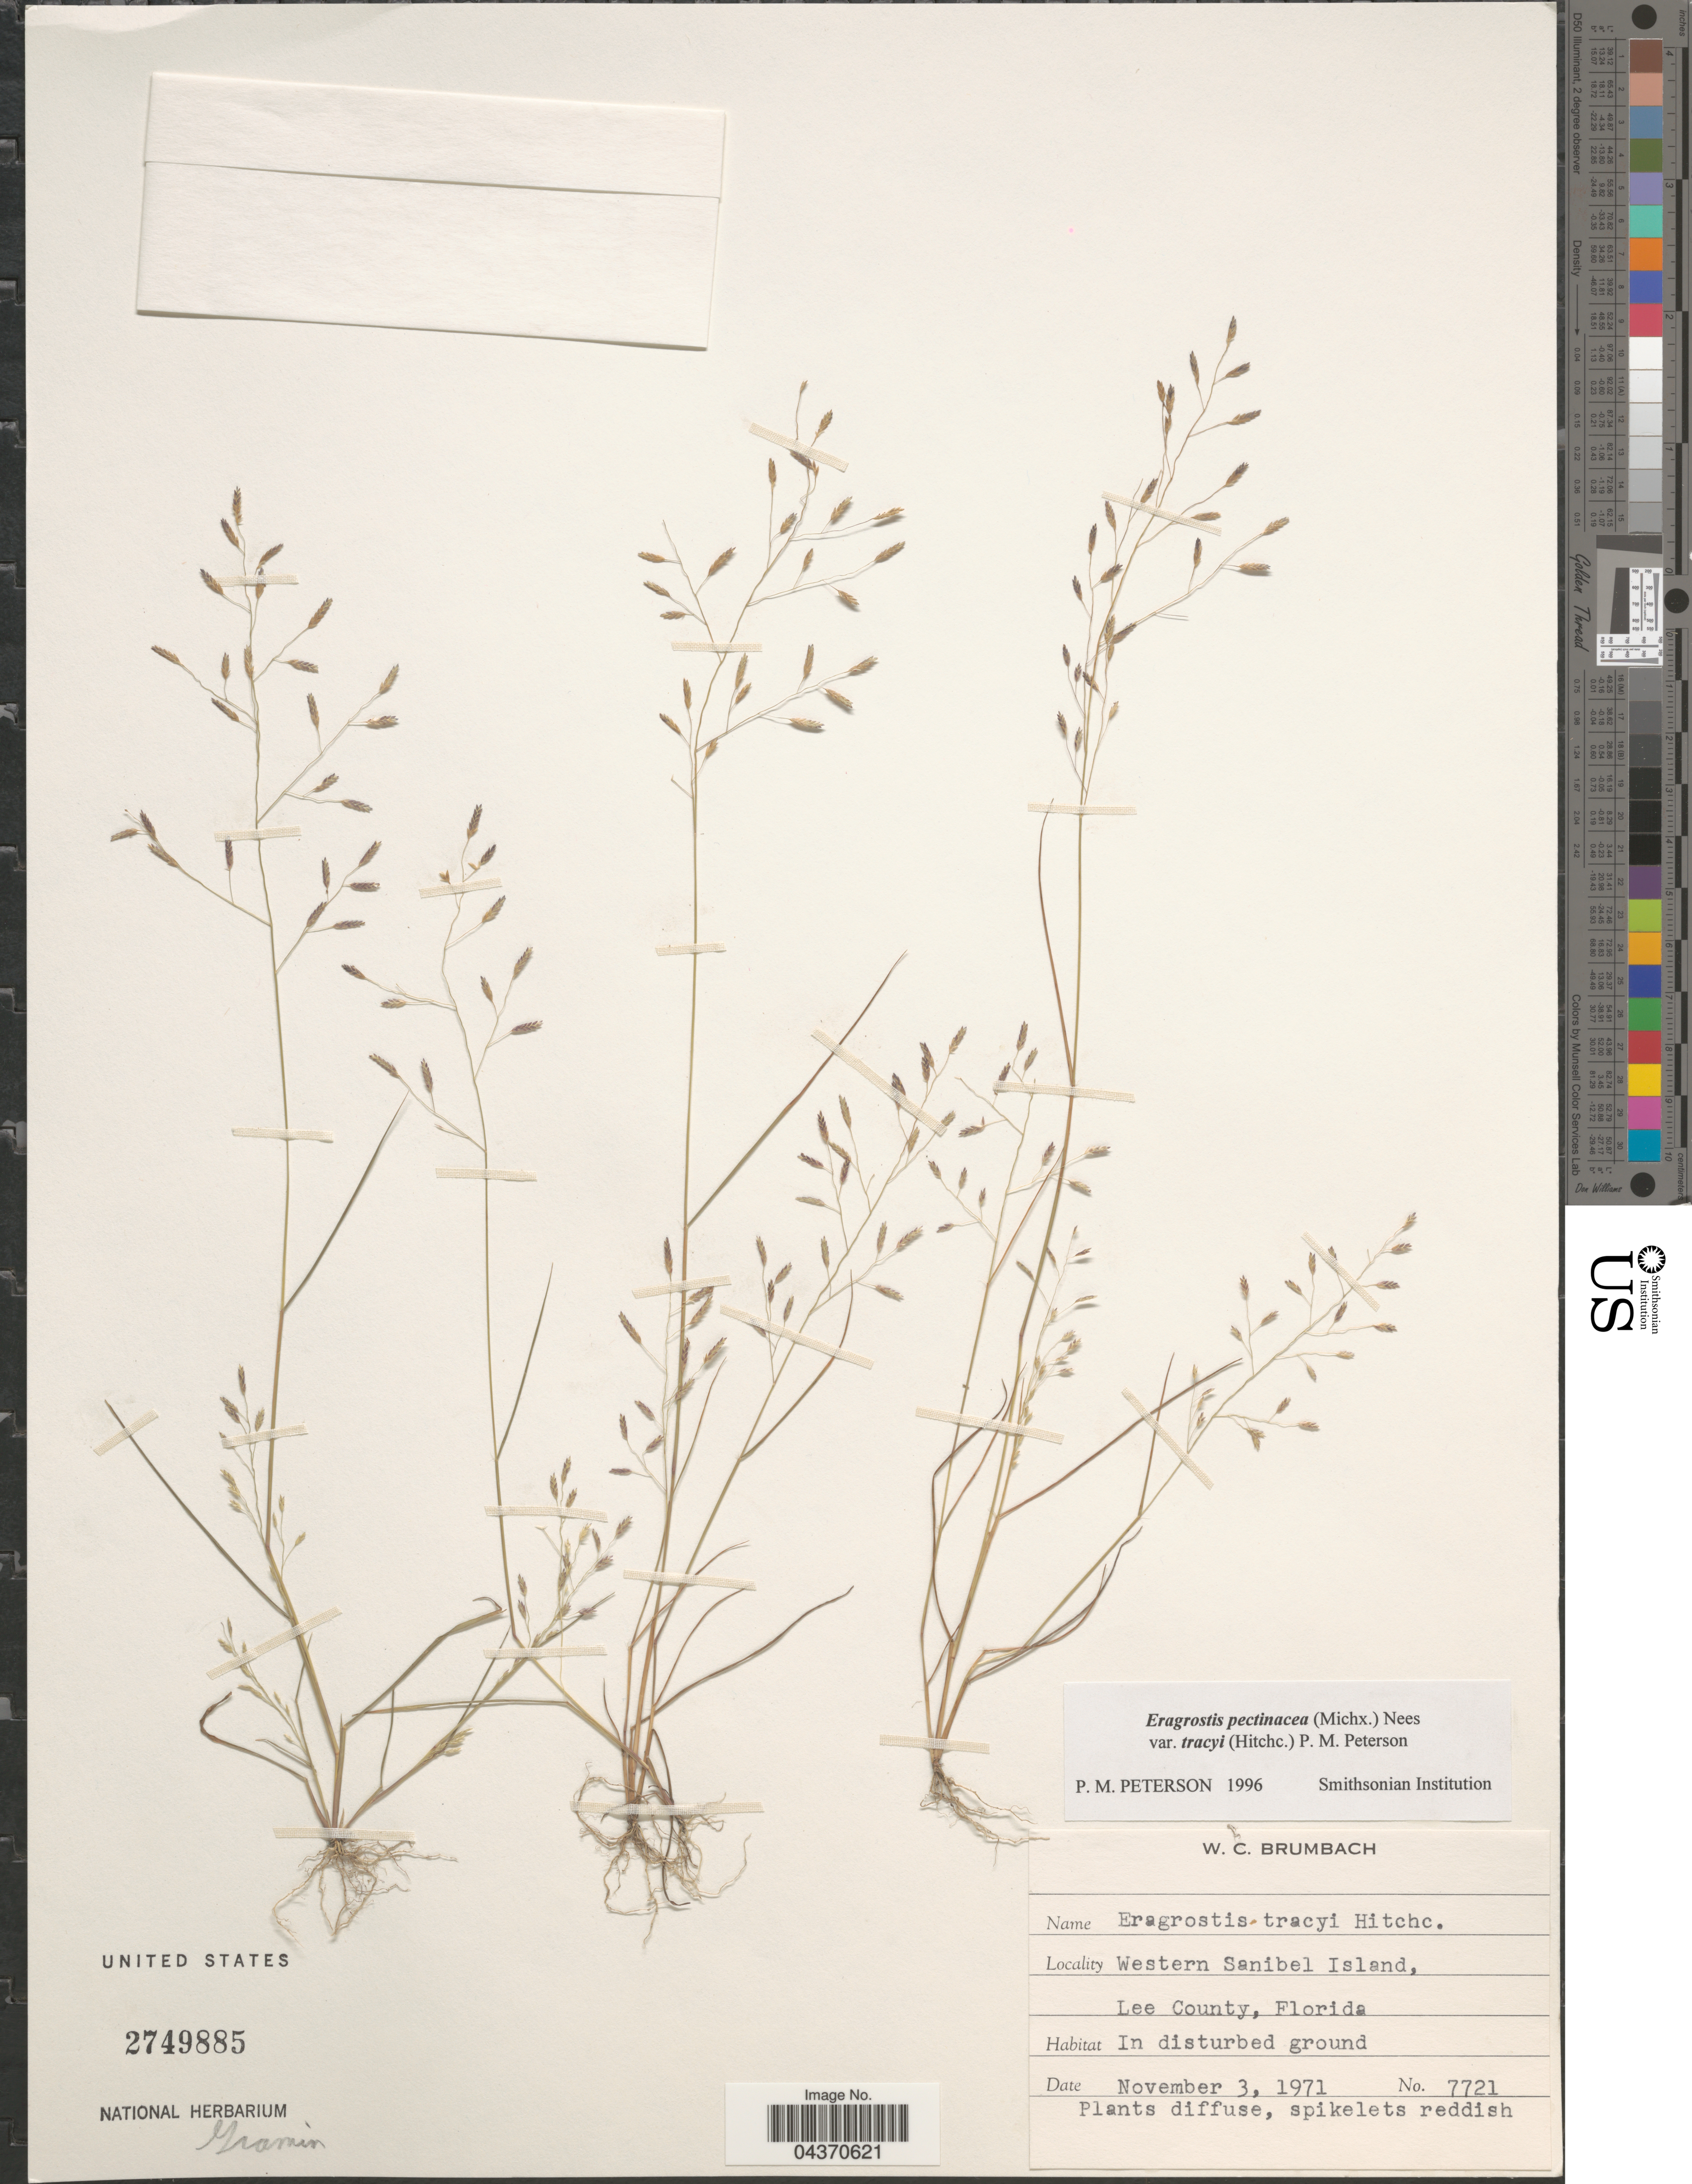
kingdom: Plantae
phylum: Tracheophyta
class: Liliopsida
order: Poales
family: Poaceae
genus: Eragrostis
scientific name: Eragrostis pectinacea var. tracyi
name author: (Hitchc.) P.M. Peterson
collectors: W. C. Brumbach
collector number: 7721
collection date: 1971-11-03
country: United States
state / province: Florida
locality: Western Sanibel Island, Lee County.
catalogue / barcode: US 2749885